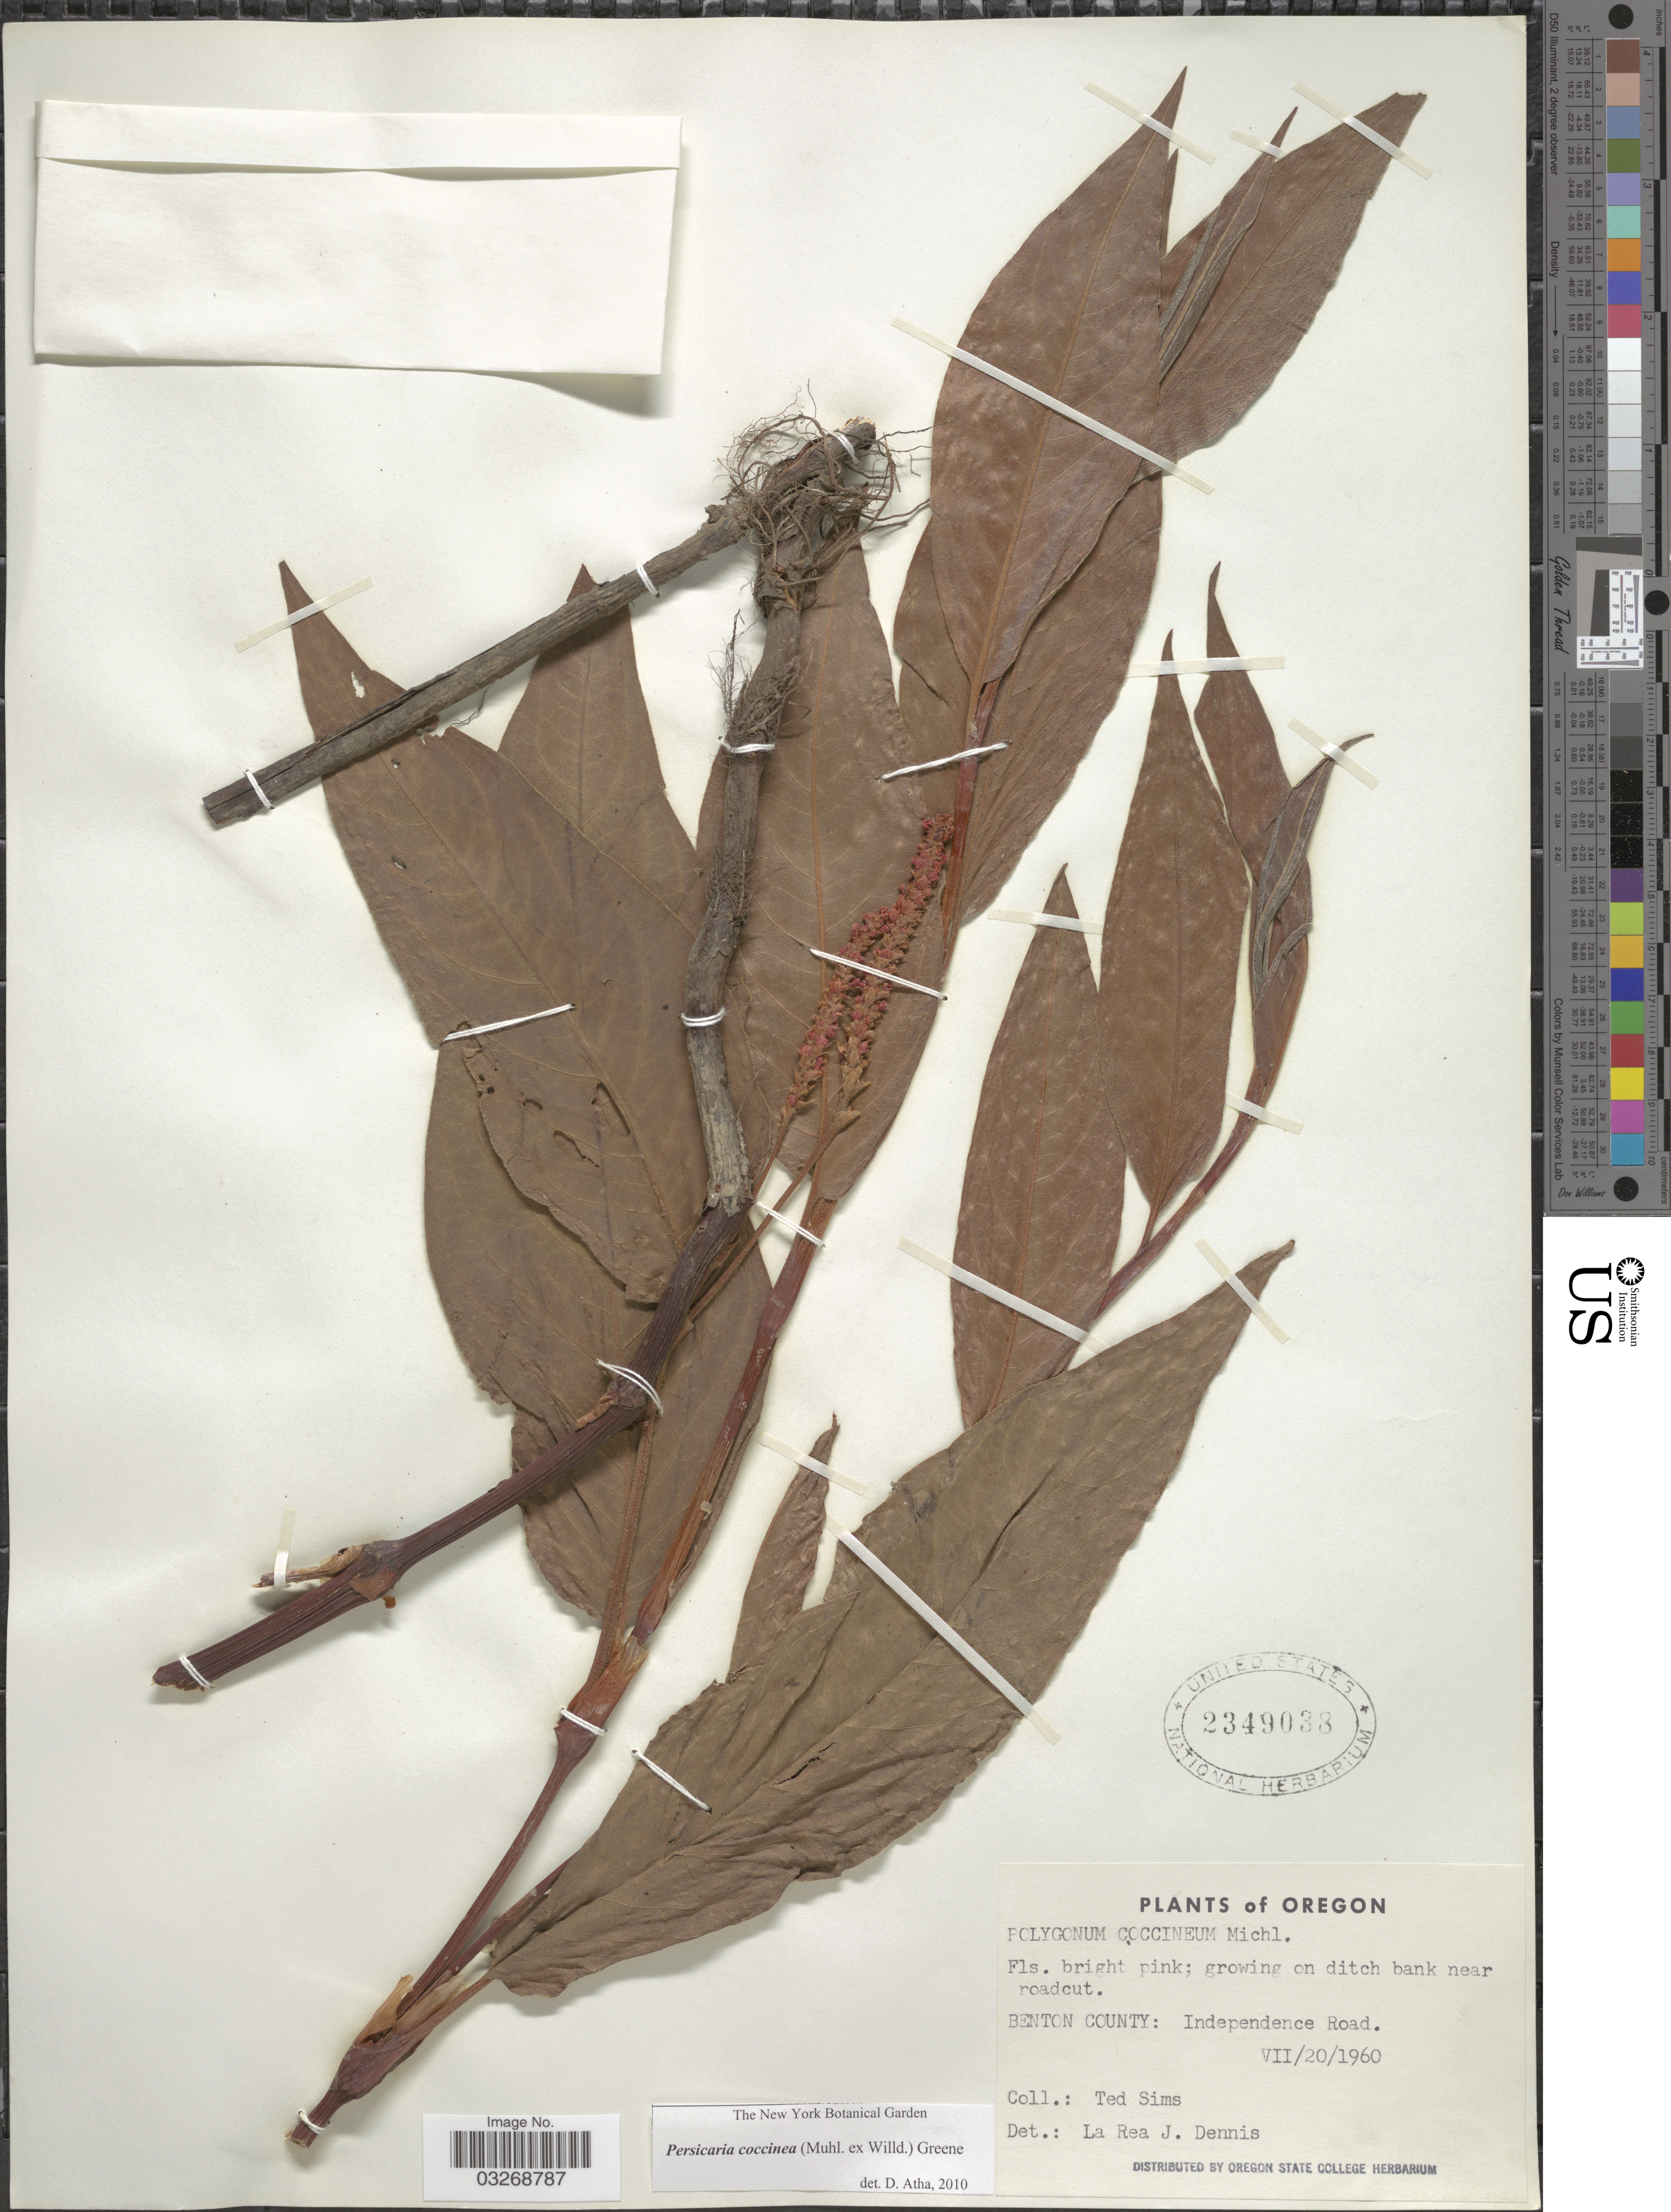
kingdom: Plantae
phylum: Tracheophyta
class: Magnoliopsida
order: Caryophyllales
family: Polygonaceae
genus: Persicaria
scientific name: Persicaria coccinea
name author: (Muhl. ex Willd.) Greene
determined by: Atha, D. E.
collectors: T. Sims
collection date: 1960-07-20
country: United States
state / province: Oregon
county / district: Benton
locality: Benton County: Independence Road.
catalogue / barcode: US 2349038